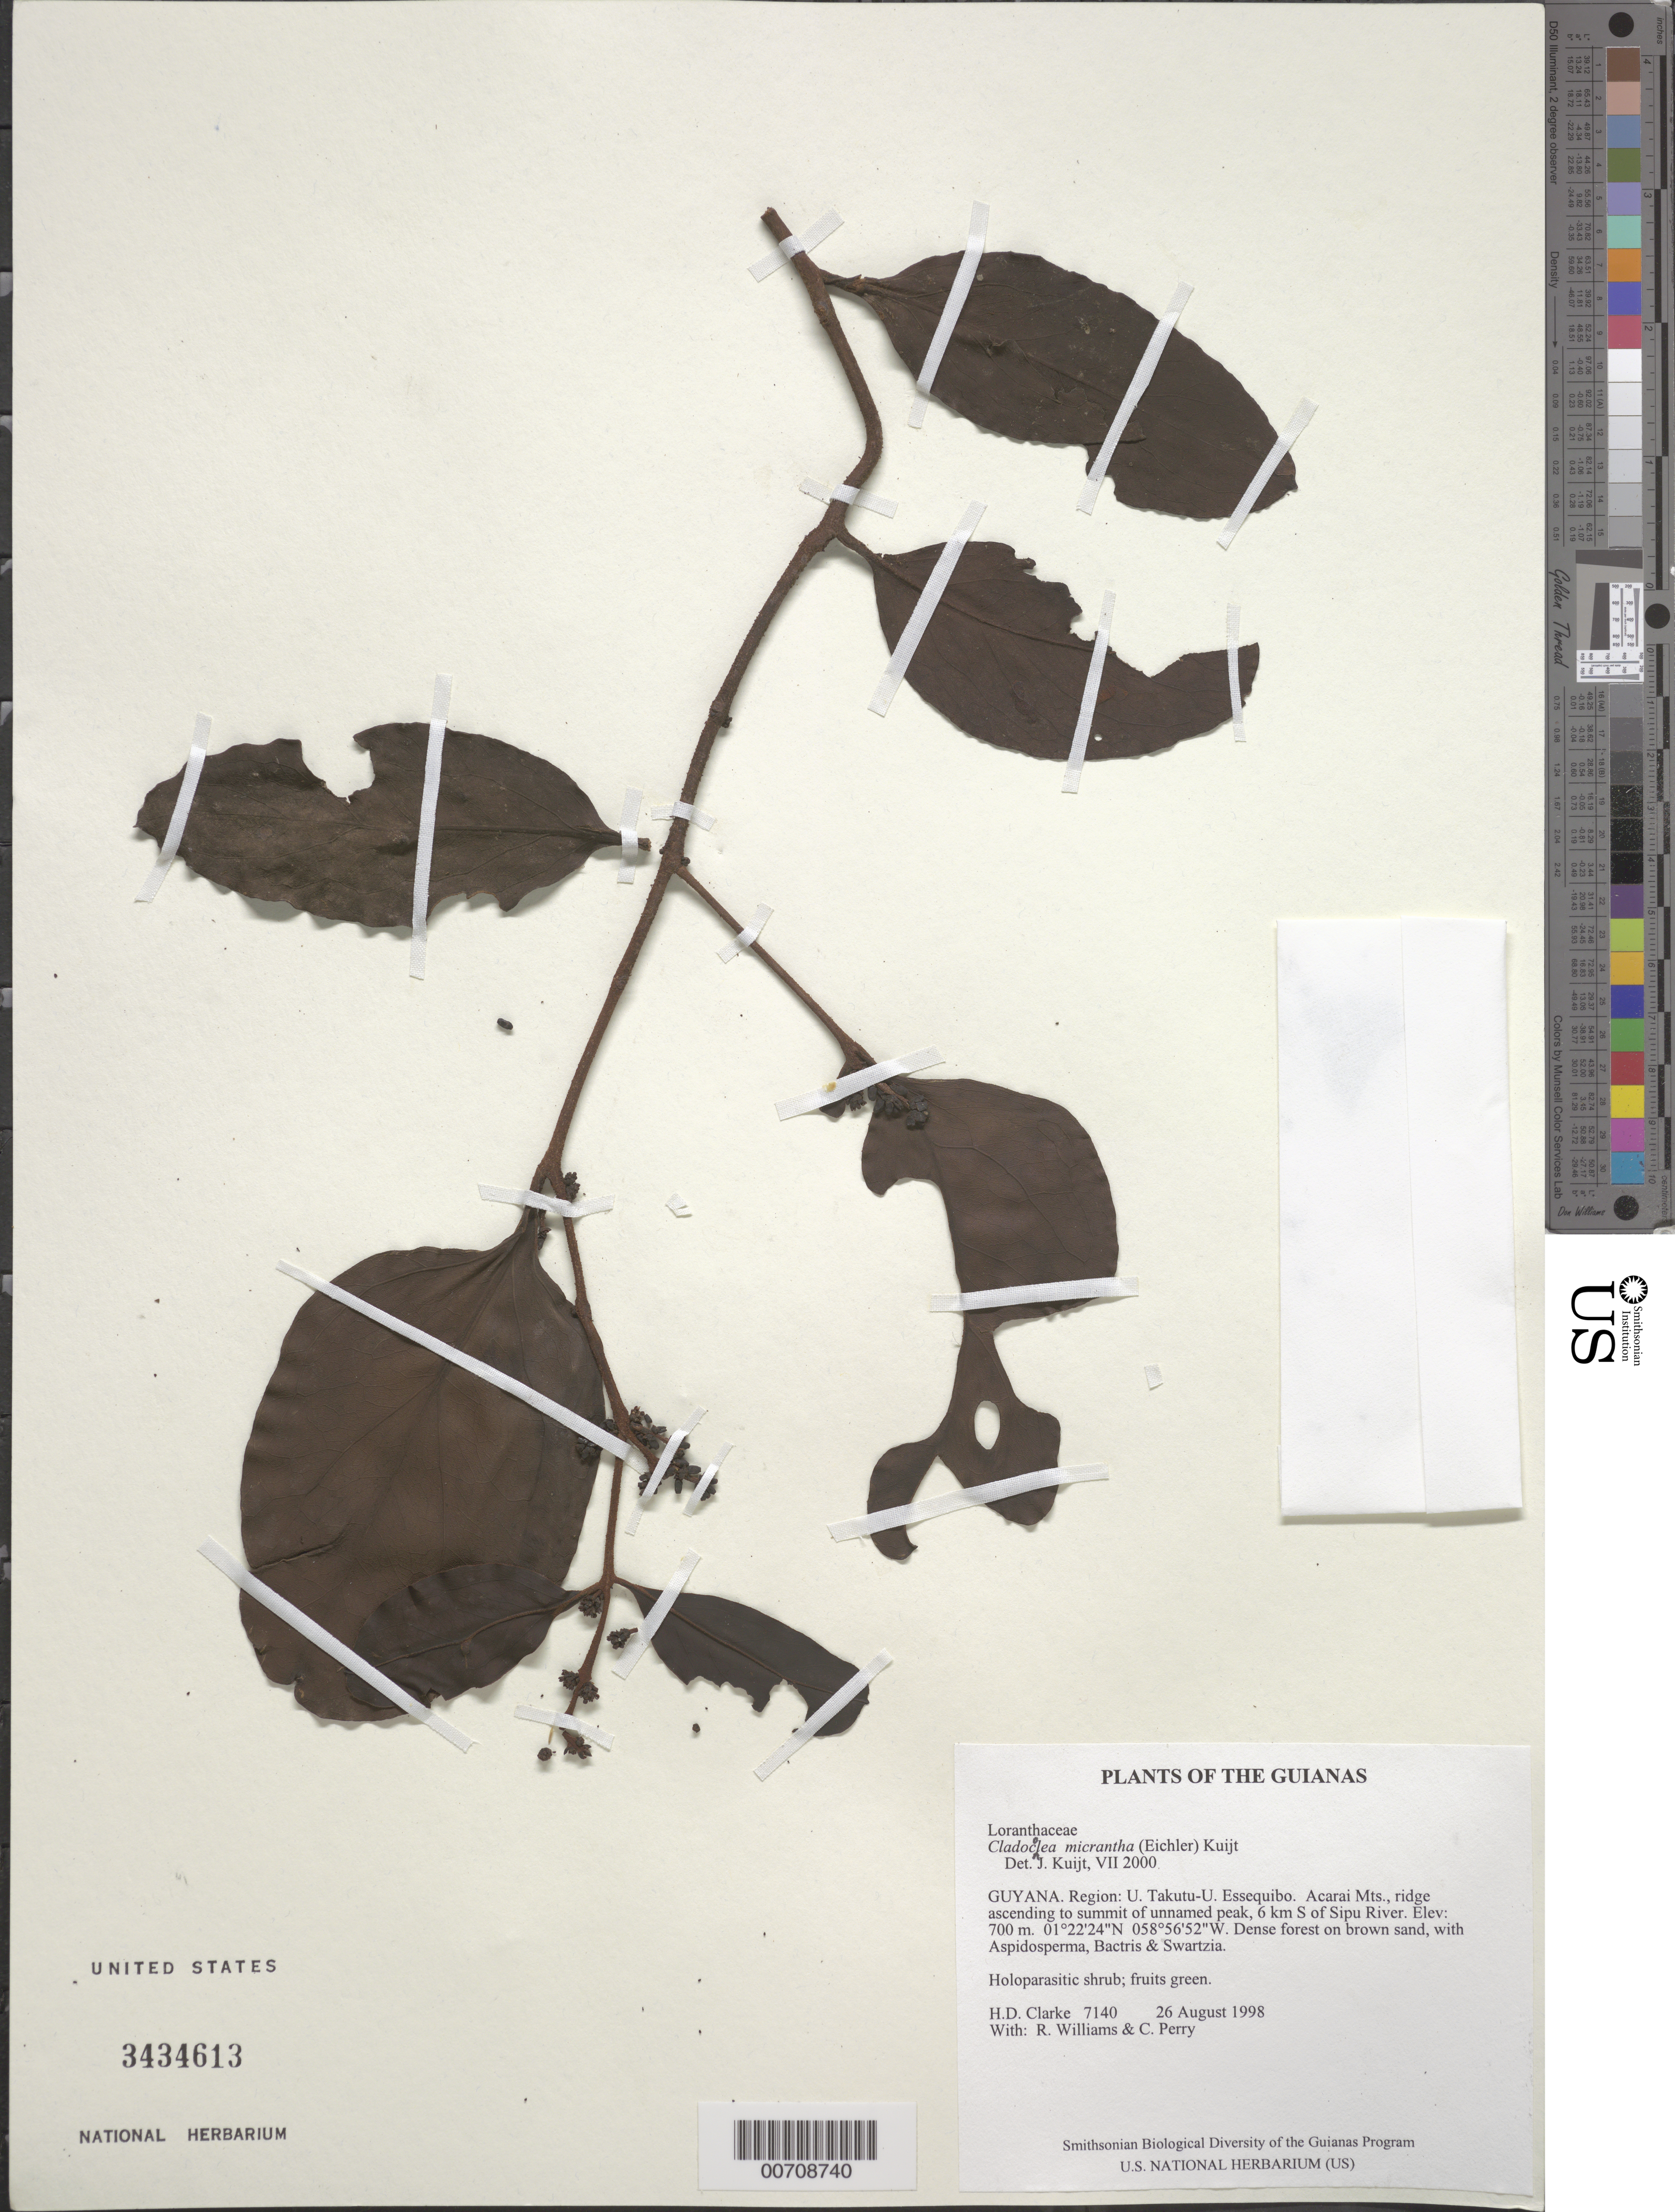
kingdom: Plantae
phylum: Tracheophyta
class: Magnoliopsida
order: Santalales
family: Loranthaceae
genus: Cladocolea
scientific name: Cladocolea micrantha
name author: (Eichler) Kuijt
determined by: Kuijt, Job, (CANADA)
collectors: H. D. Clarke, R. Williams & C. Perry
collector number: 7140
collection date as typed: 26 August 1998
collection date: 1998-08-26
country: Guyana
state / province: U. Takutu-U. Essequibo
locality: Acarai Mts., ridge ascending to summit of unnamed peak, 6 km S of Sipu River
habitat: Dense forest on brown sand, with Aspidosperma, Bactris & Swartzia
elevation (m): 700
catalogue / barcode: US 3434613